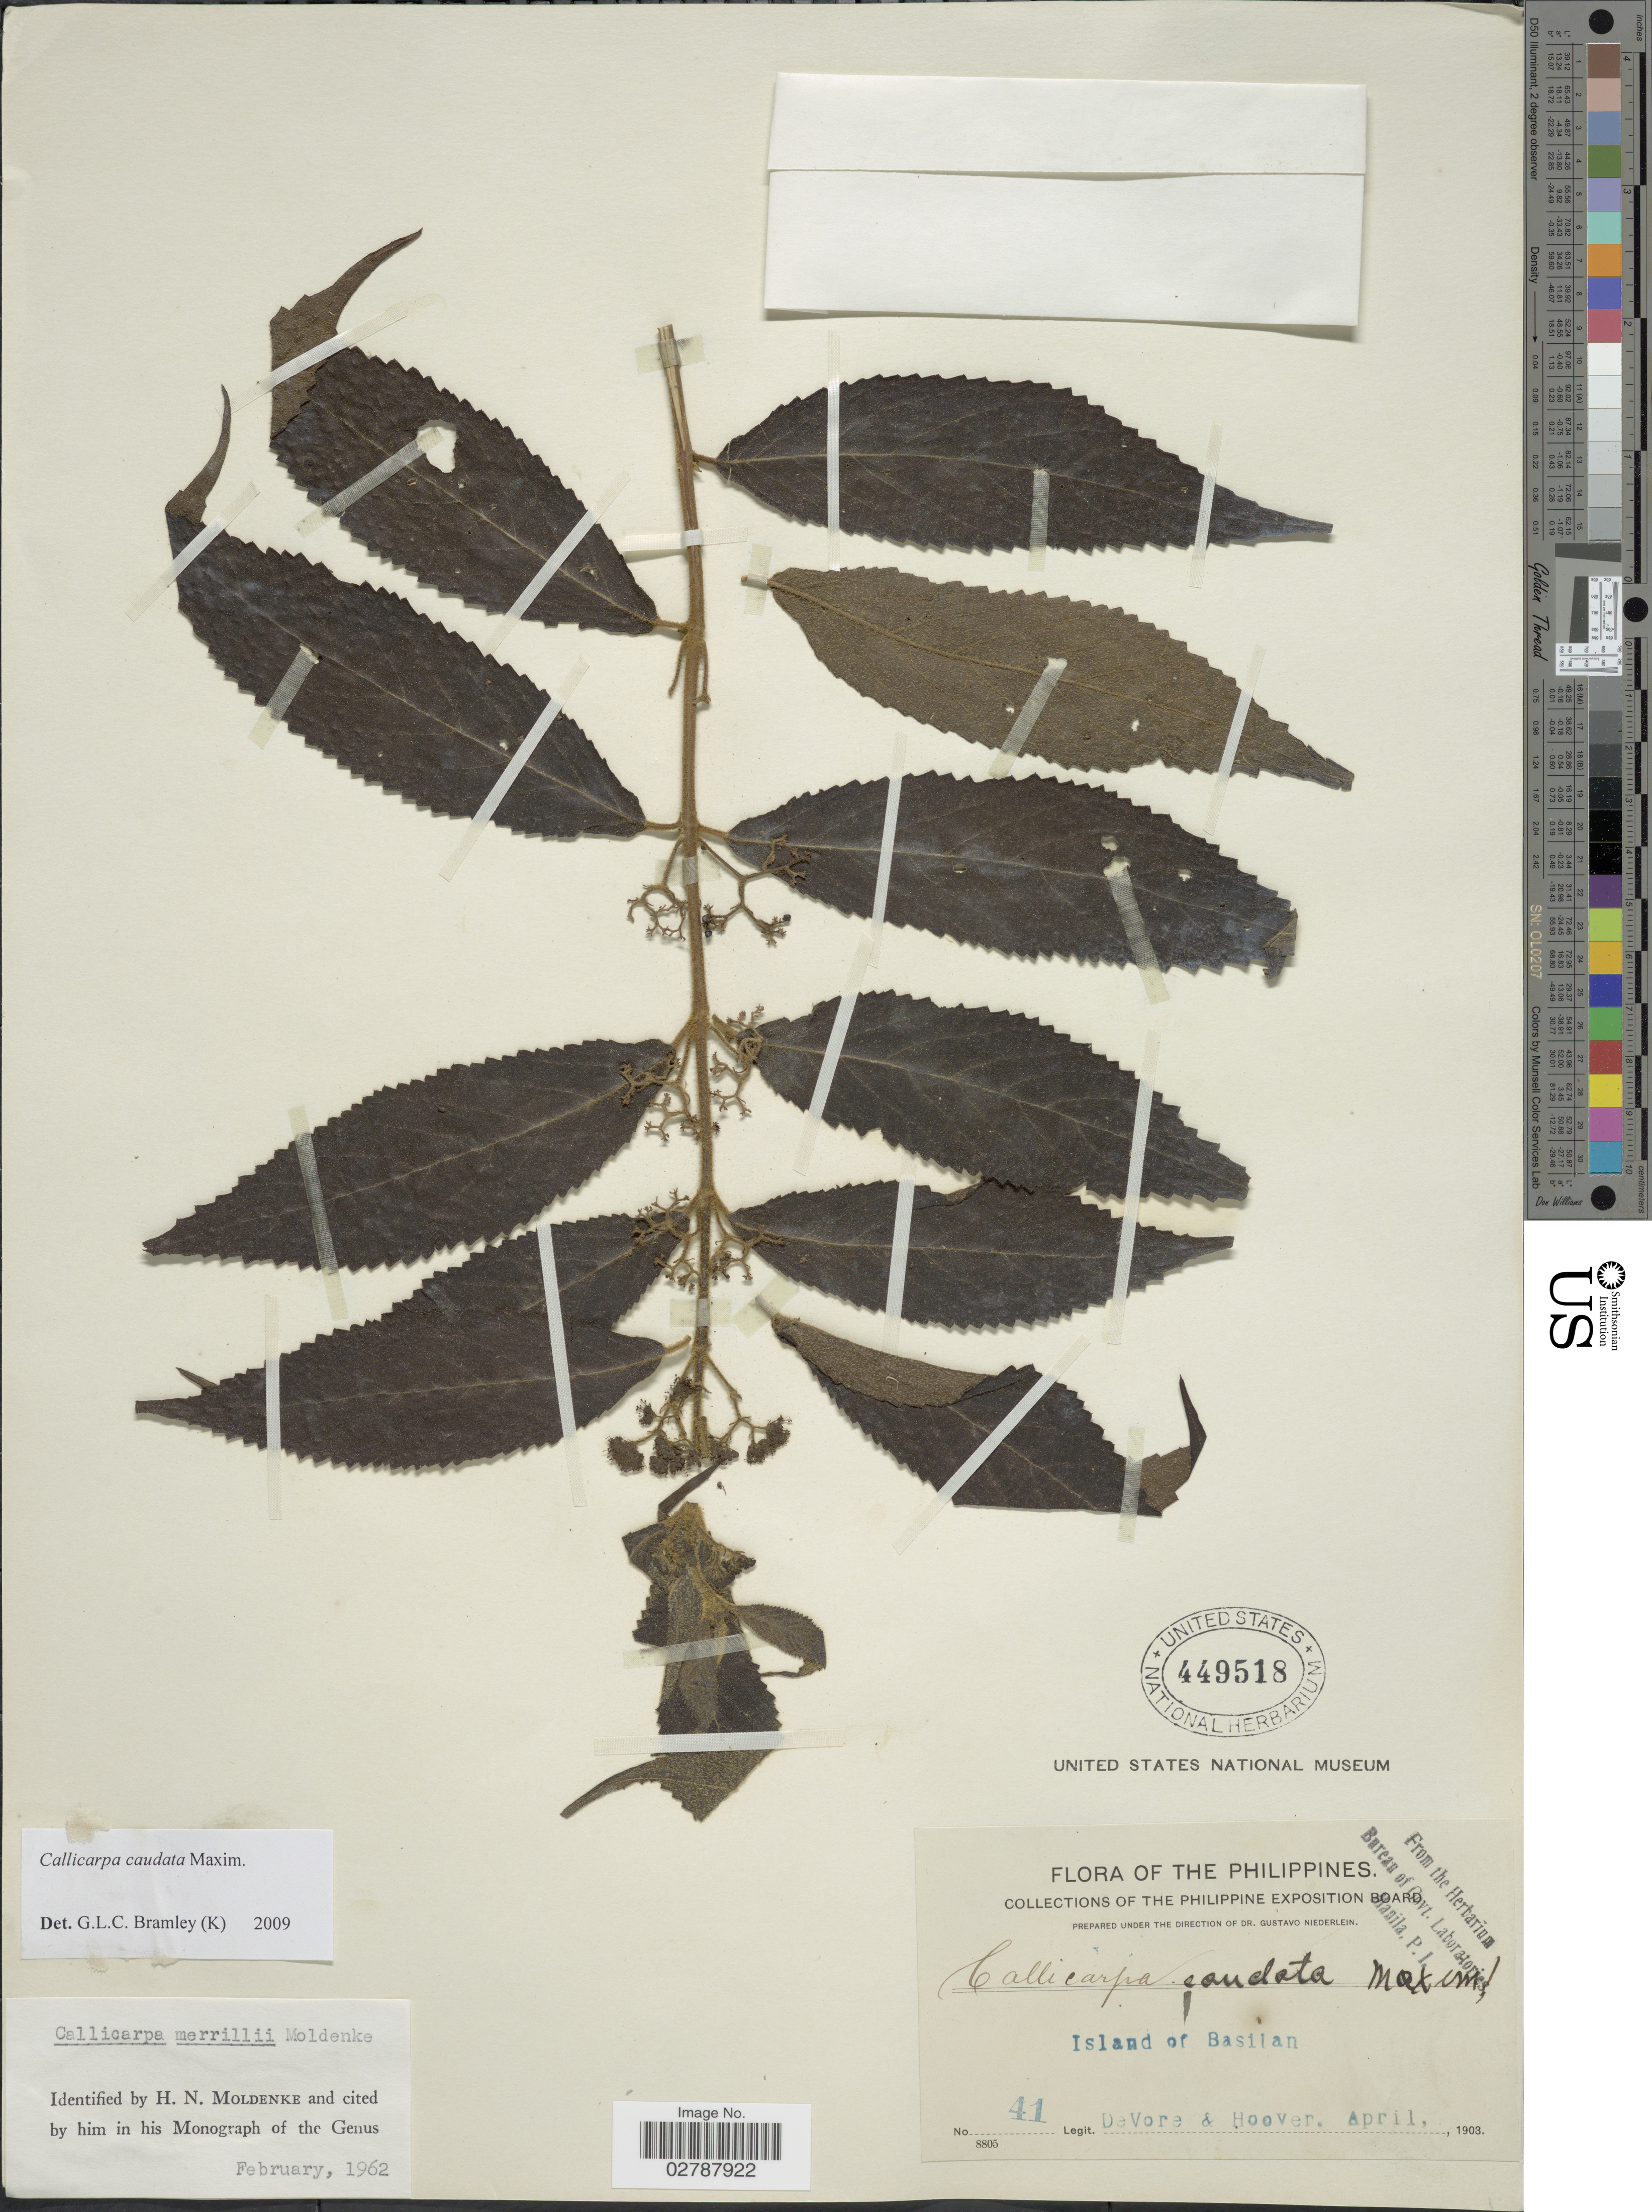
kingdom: Plantae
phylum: Tracheophyta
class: Magnoliopsida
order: Lamiales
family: Lamiaceae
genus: Callicarpa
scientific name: Callicarpa caudata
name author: Maxim.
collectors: -. DeVore & -- Hoover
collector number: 41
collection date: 1903-04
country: Philippines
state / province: Muslim Mindanao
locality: Island of Basilan.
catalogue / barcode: US 449518